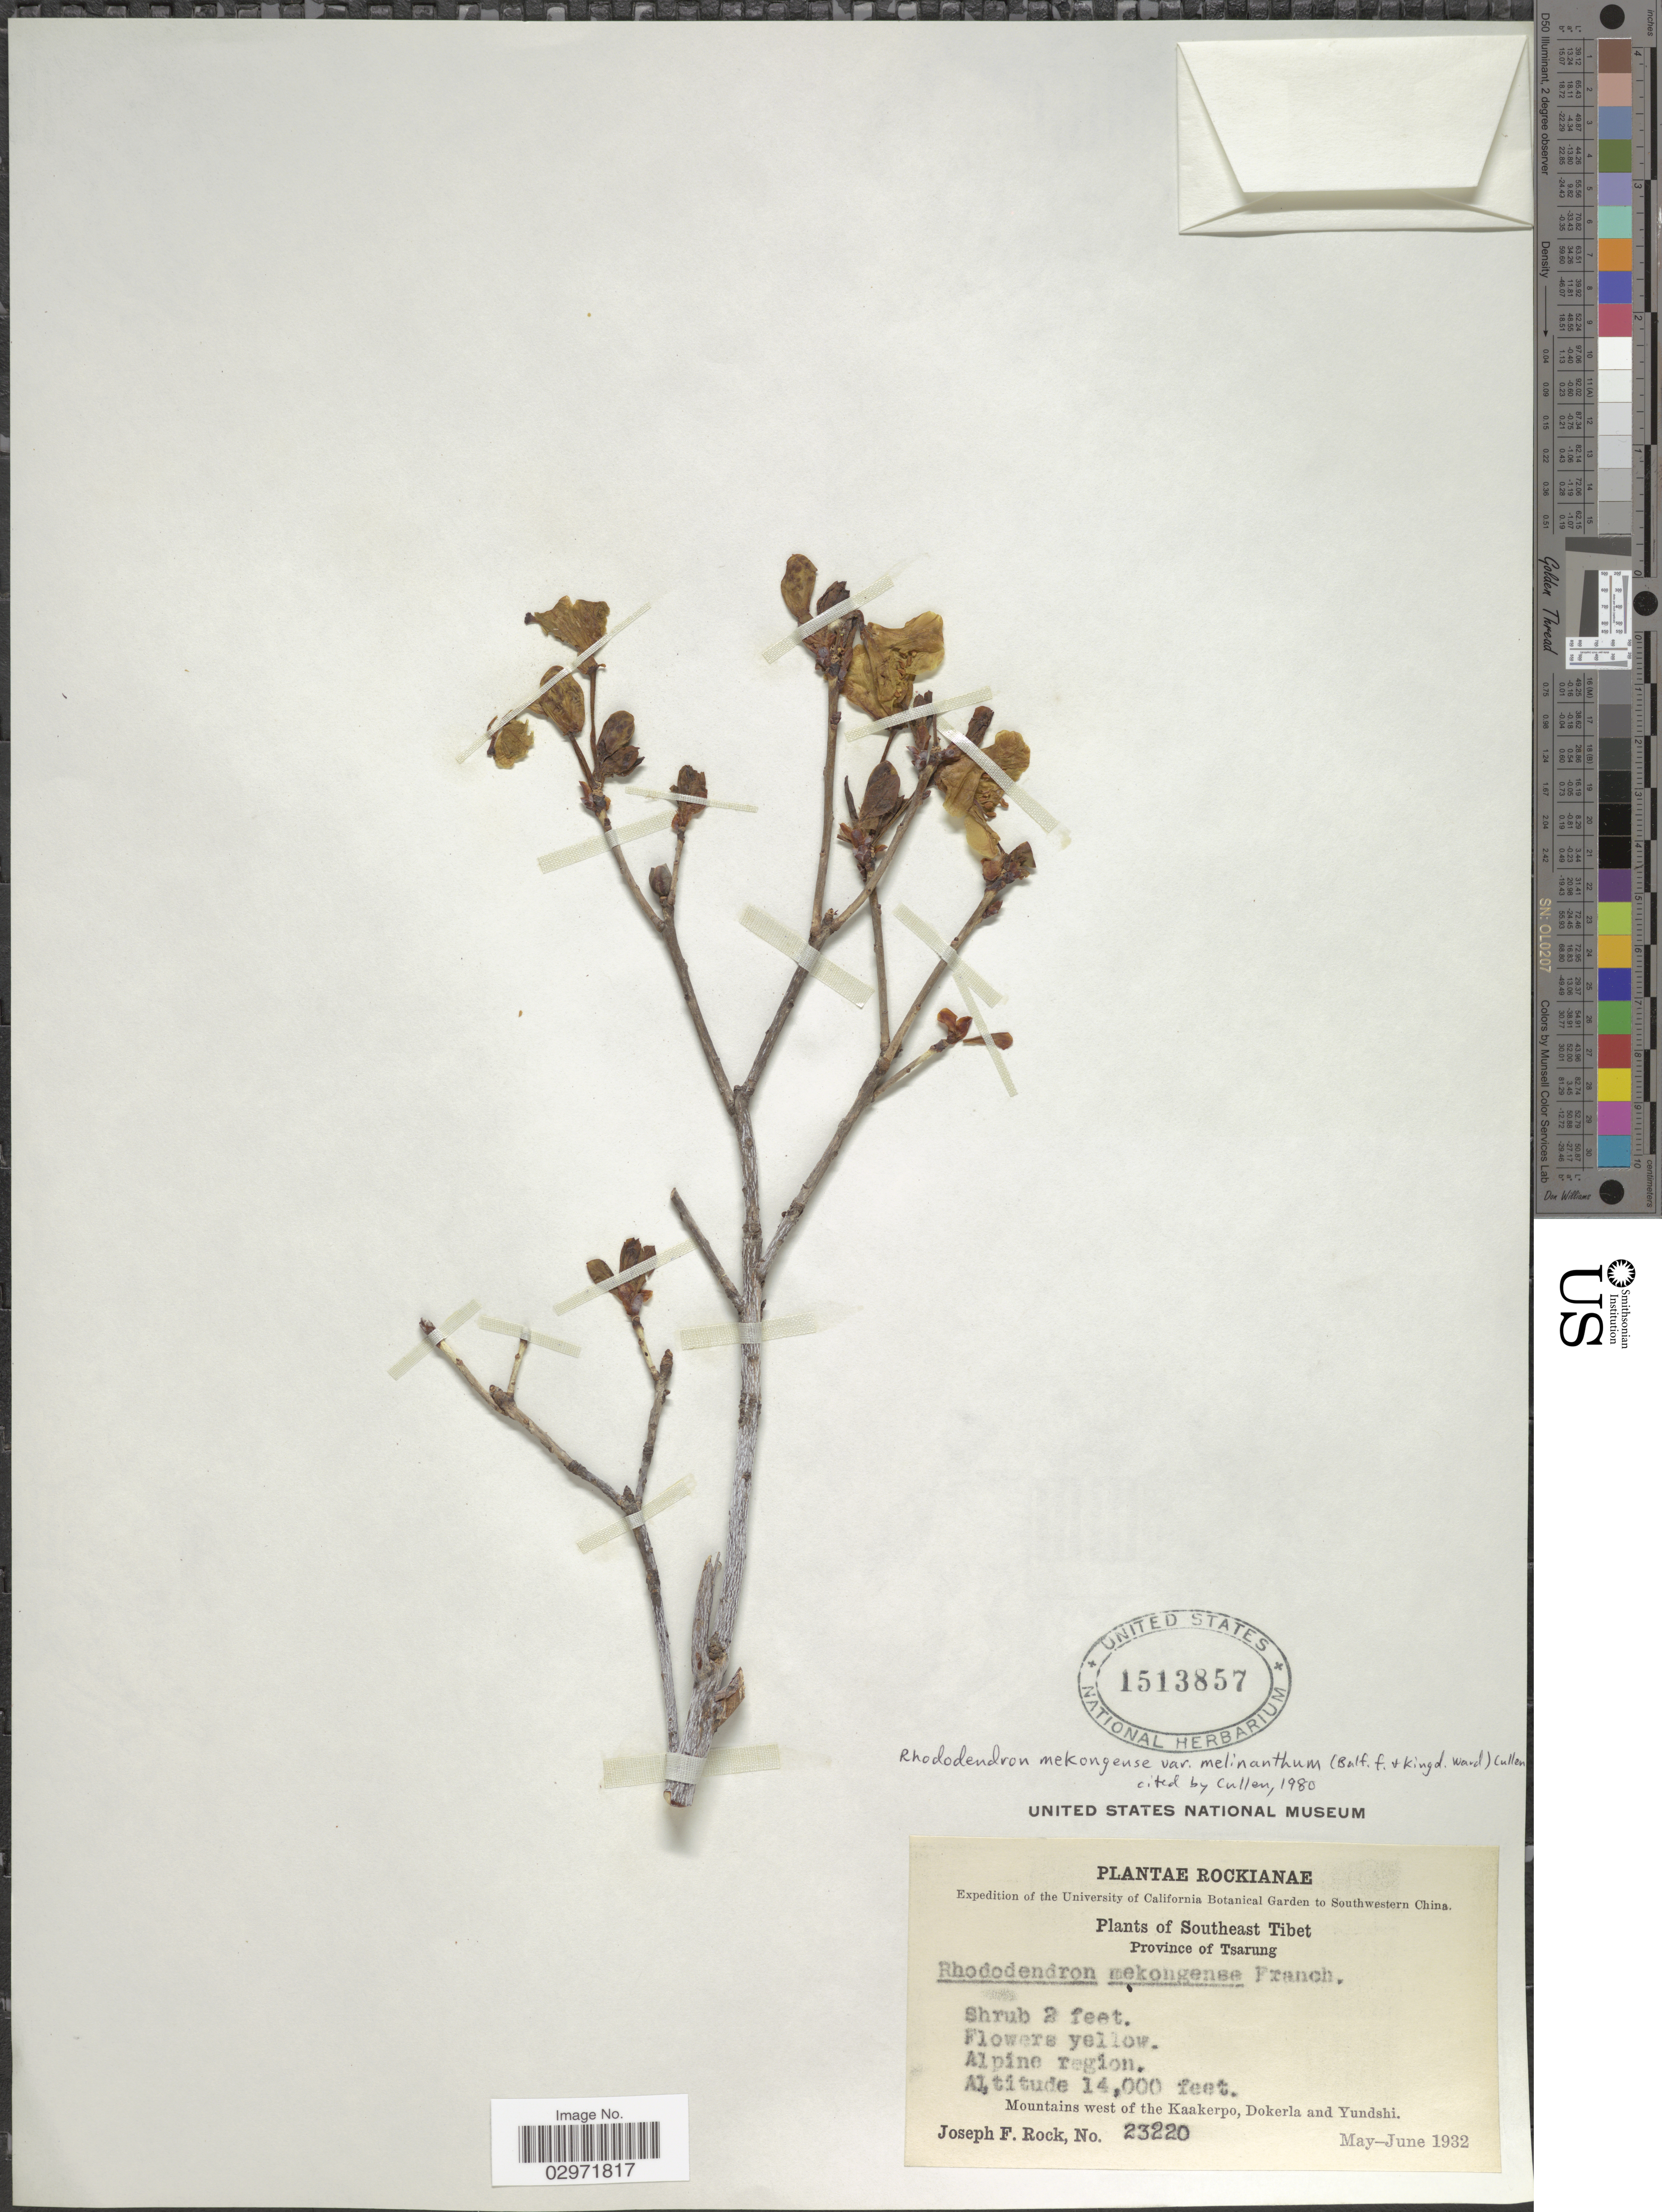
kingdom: Plantae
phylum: Tracheophyta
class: Magnoliopsida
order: Ericales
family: Ericaceae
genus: Rhododendron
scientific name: Rhododendron mekongense var. melinanthum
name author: (Balf. f. & Kingdon-Ward) Cullen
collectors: J. F. Rock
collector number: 23220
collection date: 1932-05/1932-06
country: China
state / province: Xizang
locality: Southwestern China. Southeast Tibet. Province of Tsarung. Alpine region. Mountains west of the Kaakerpo, Dokeria and Yundshi.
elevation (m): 4267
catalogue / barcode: US 1513857